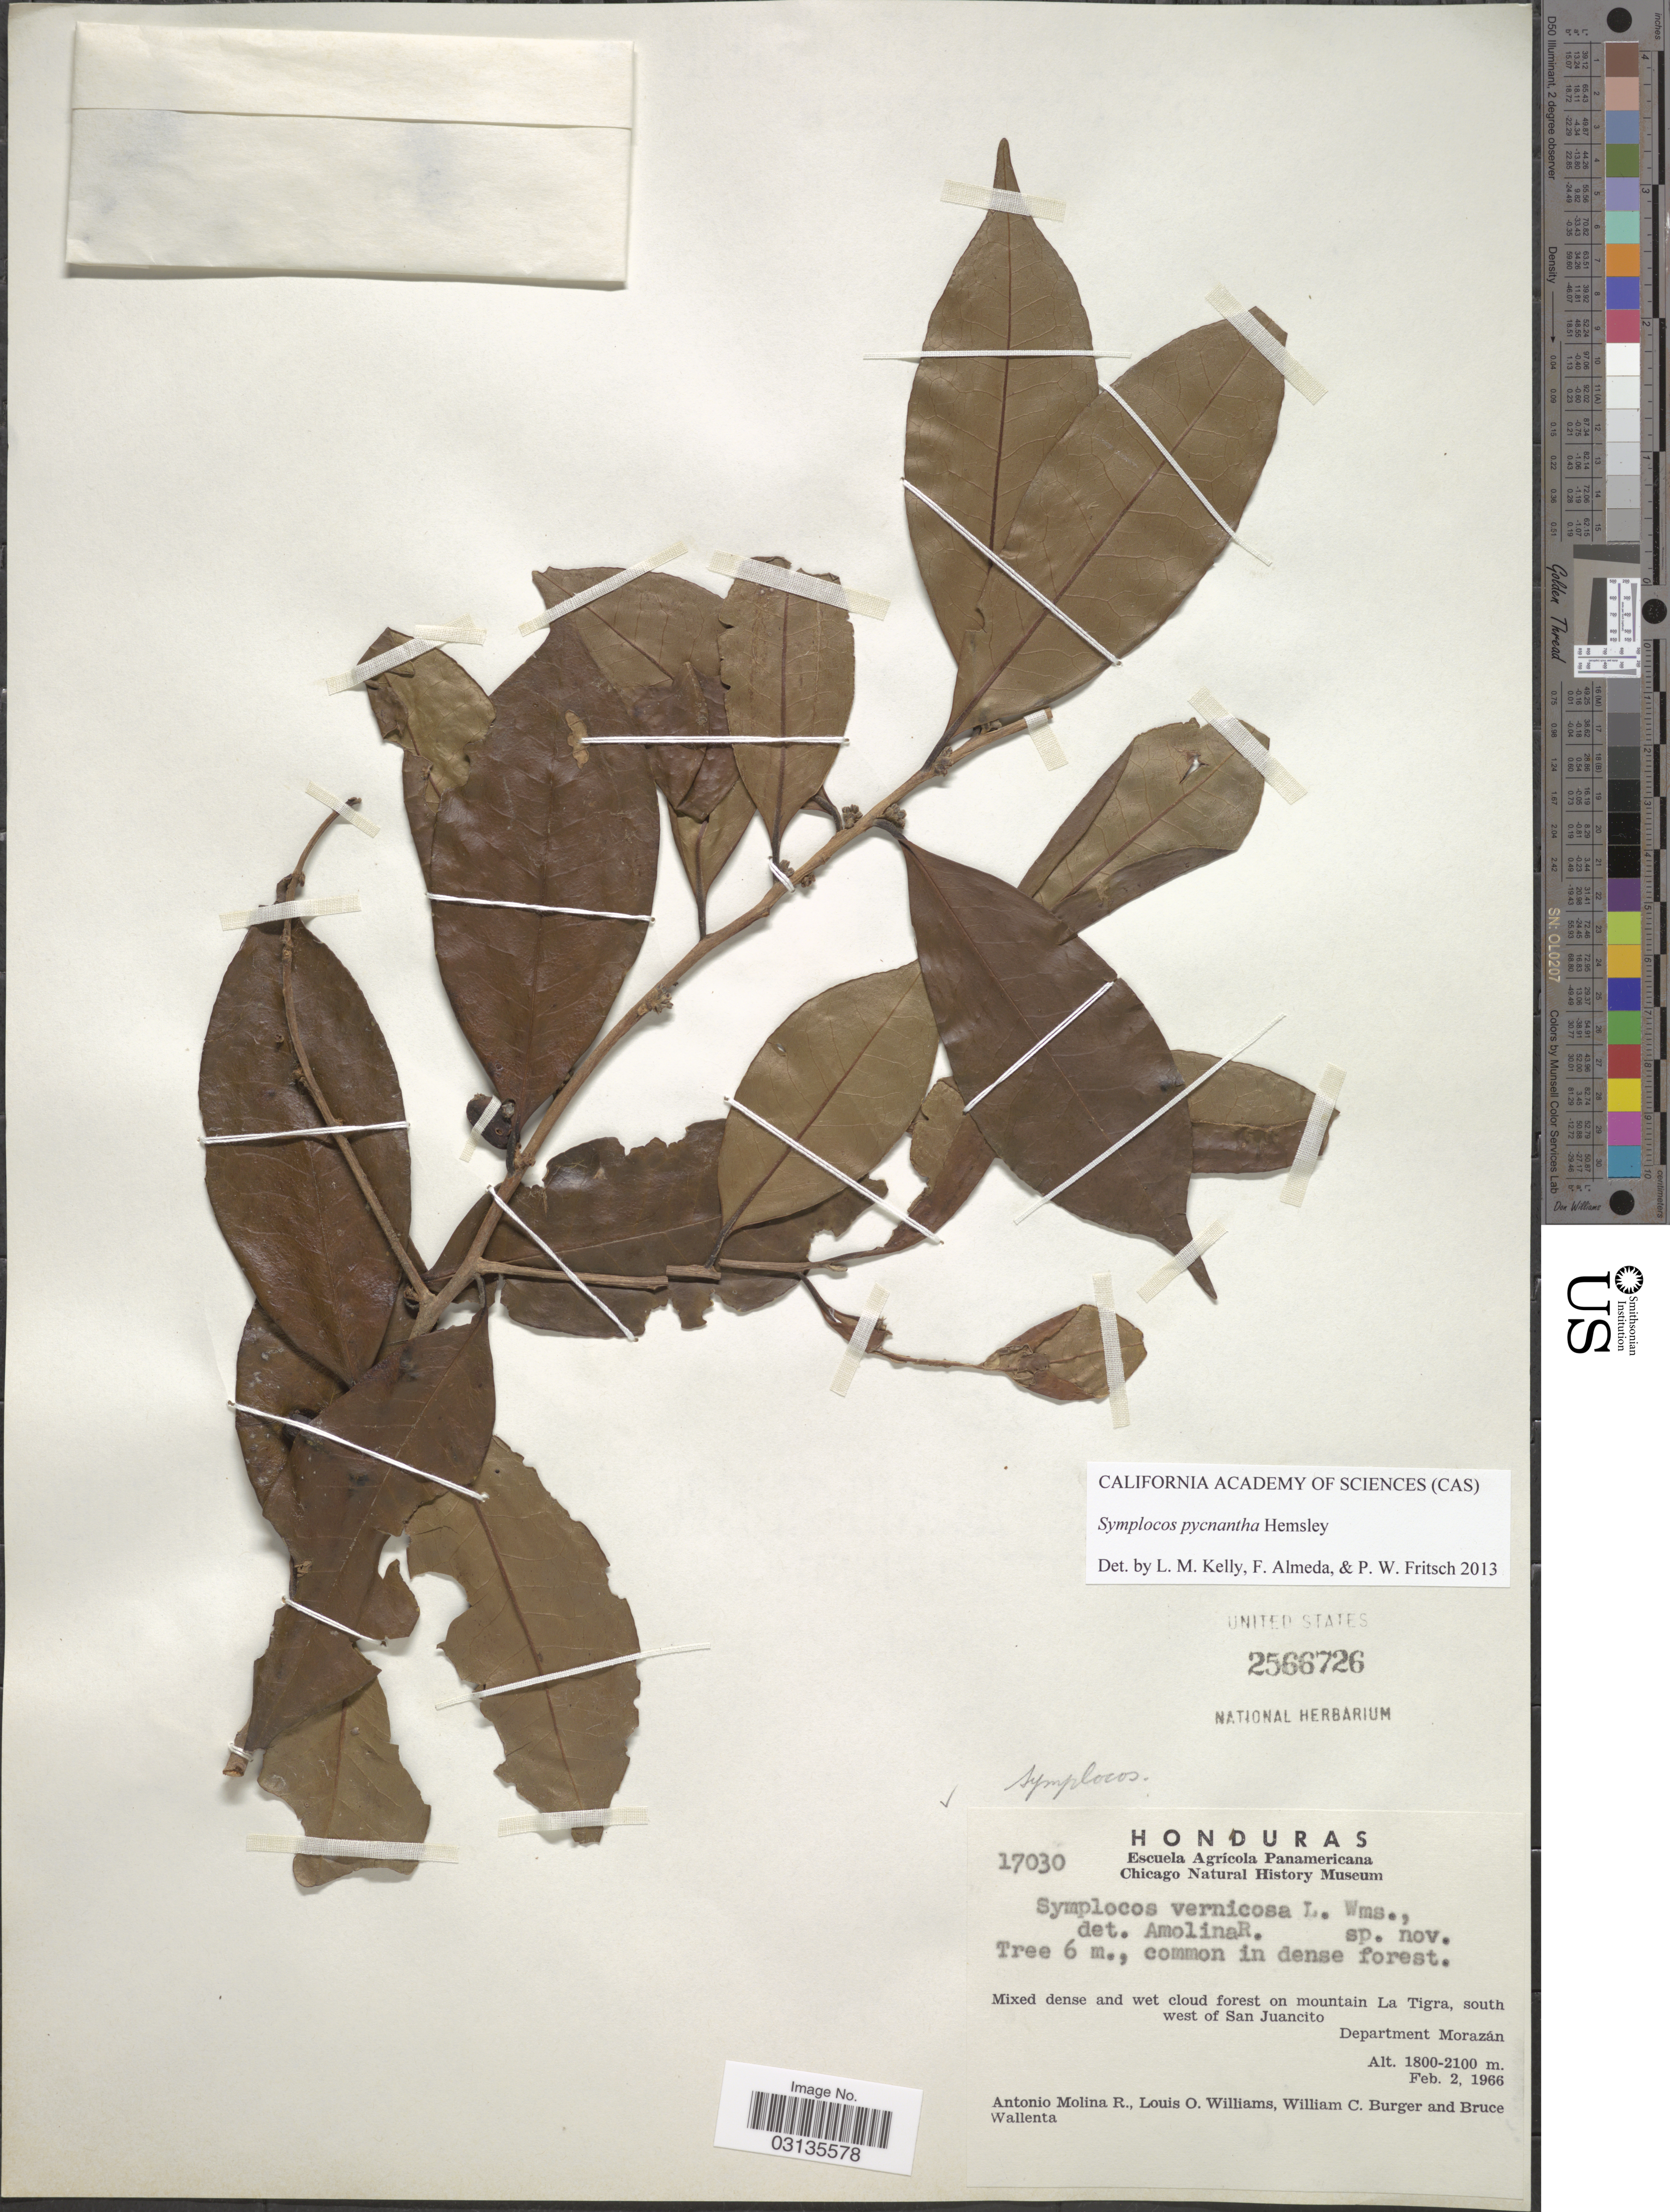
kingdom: Plantae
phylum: Tracheophyta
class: Magnoliopsida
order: Ericales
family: Symplocaceae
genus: Symplocos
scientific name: Symplocos pycnantha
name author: Hemsl.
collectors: A. Molina R., L. O. Williams, W. Burger & B. Wallenta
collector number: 17030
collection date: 1966-02-02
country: Honduras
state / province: Fco. Morazán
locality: On mountain La Tigra, south west of San Juancito. Department Morazán.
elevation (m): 1800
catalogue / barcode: US 2566726